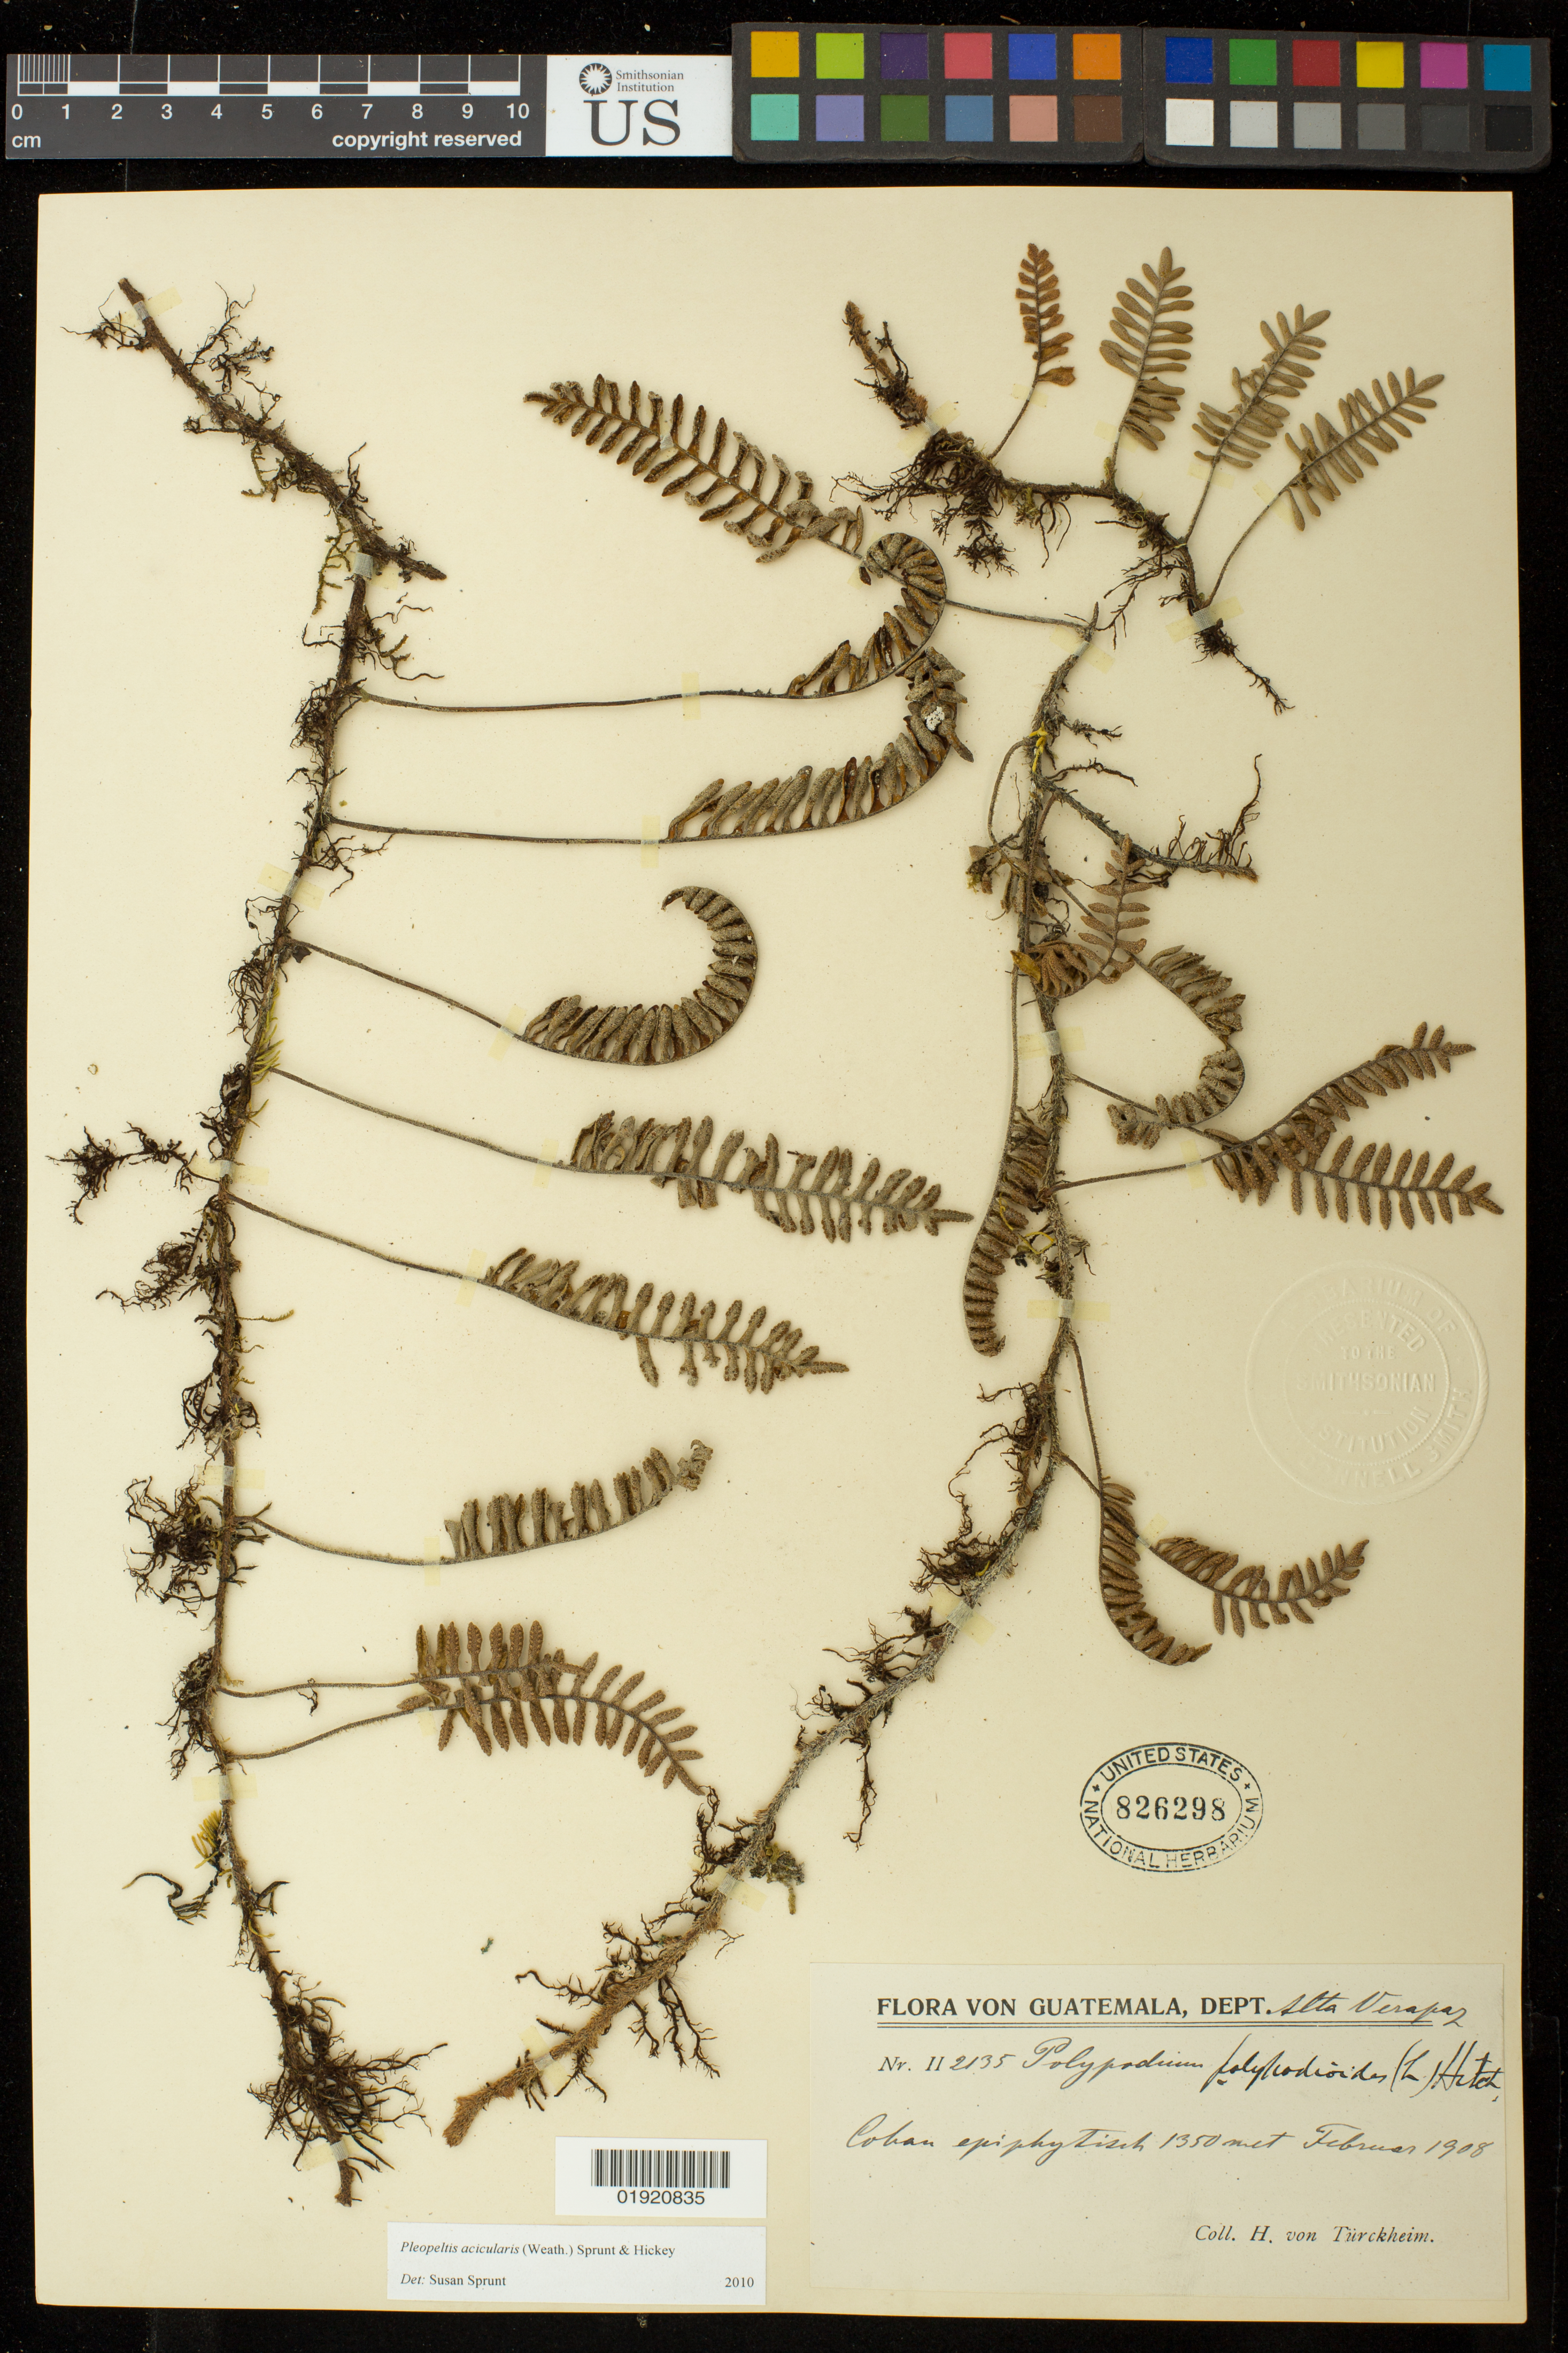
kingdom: Plantae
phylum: Tracheophyta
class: Polypodiopsida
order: Polypodiales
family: Polypodiaceae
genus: Pleopeltis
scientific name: Pleopeltis acicularis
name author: (Weath.) A.R. Sm. & Krömer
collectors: H. von Türckheim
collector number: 2135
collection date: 1908-02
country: Guatemala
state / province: Alta Verapaz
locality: Guatemala. Alta Verapaz. Coban.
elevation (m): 1350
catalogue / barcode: US 826298